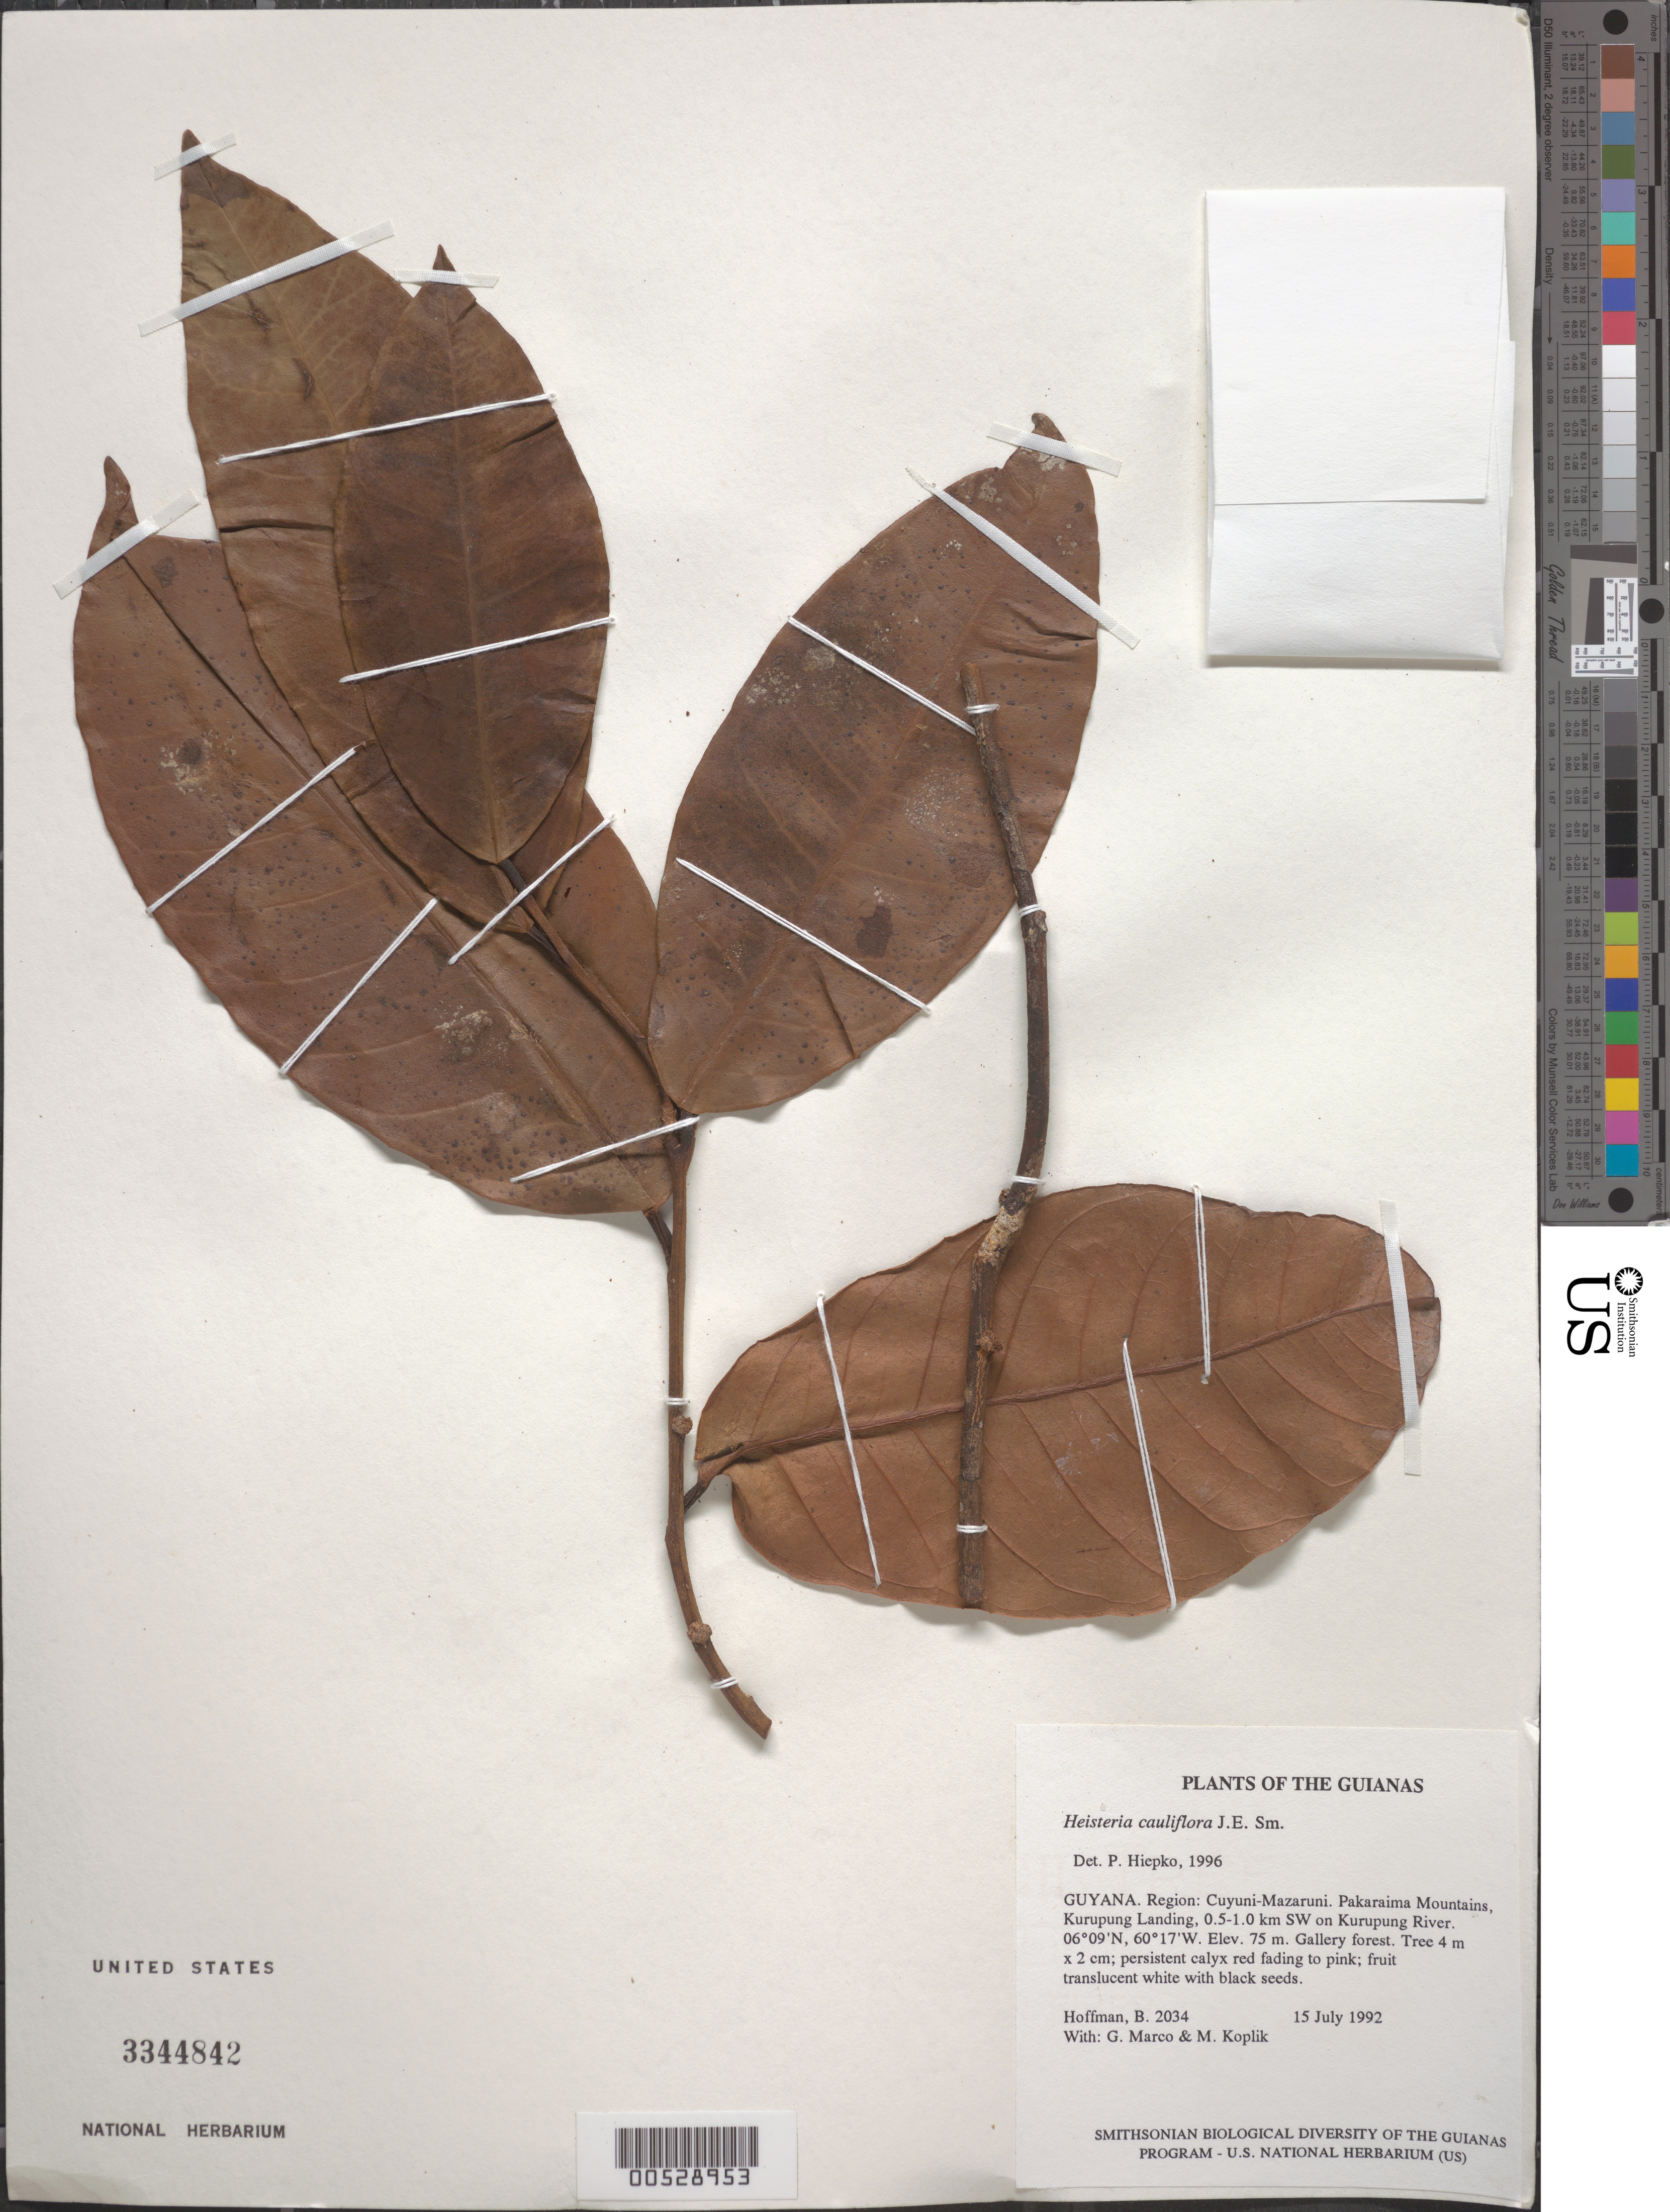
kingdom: Plantae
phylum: Tracheophyta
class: Magnoliopsida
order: Santalales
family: Erythropalaceae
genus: Heisteria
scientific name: Heisteria cauliflora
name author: Sm.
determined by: Hiepko, P. H.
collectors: B. Hoffman, G. Marco & M. Koplik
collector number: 2034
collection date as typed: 15 July 1992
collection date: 1992-07-15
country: Guyana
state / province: Cuyuni-Mazaruni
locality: Pakaraima Mountains, Kurupung Landing, 0.5-1.0 km SW on Kurupung River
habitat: Gallery forest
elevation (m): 75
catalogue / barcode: US 3344842